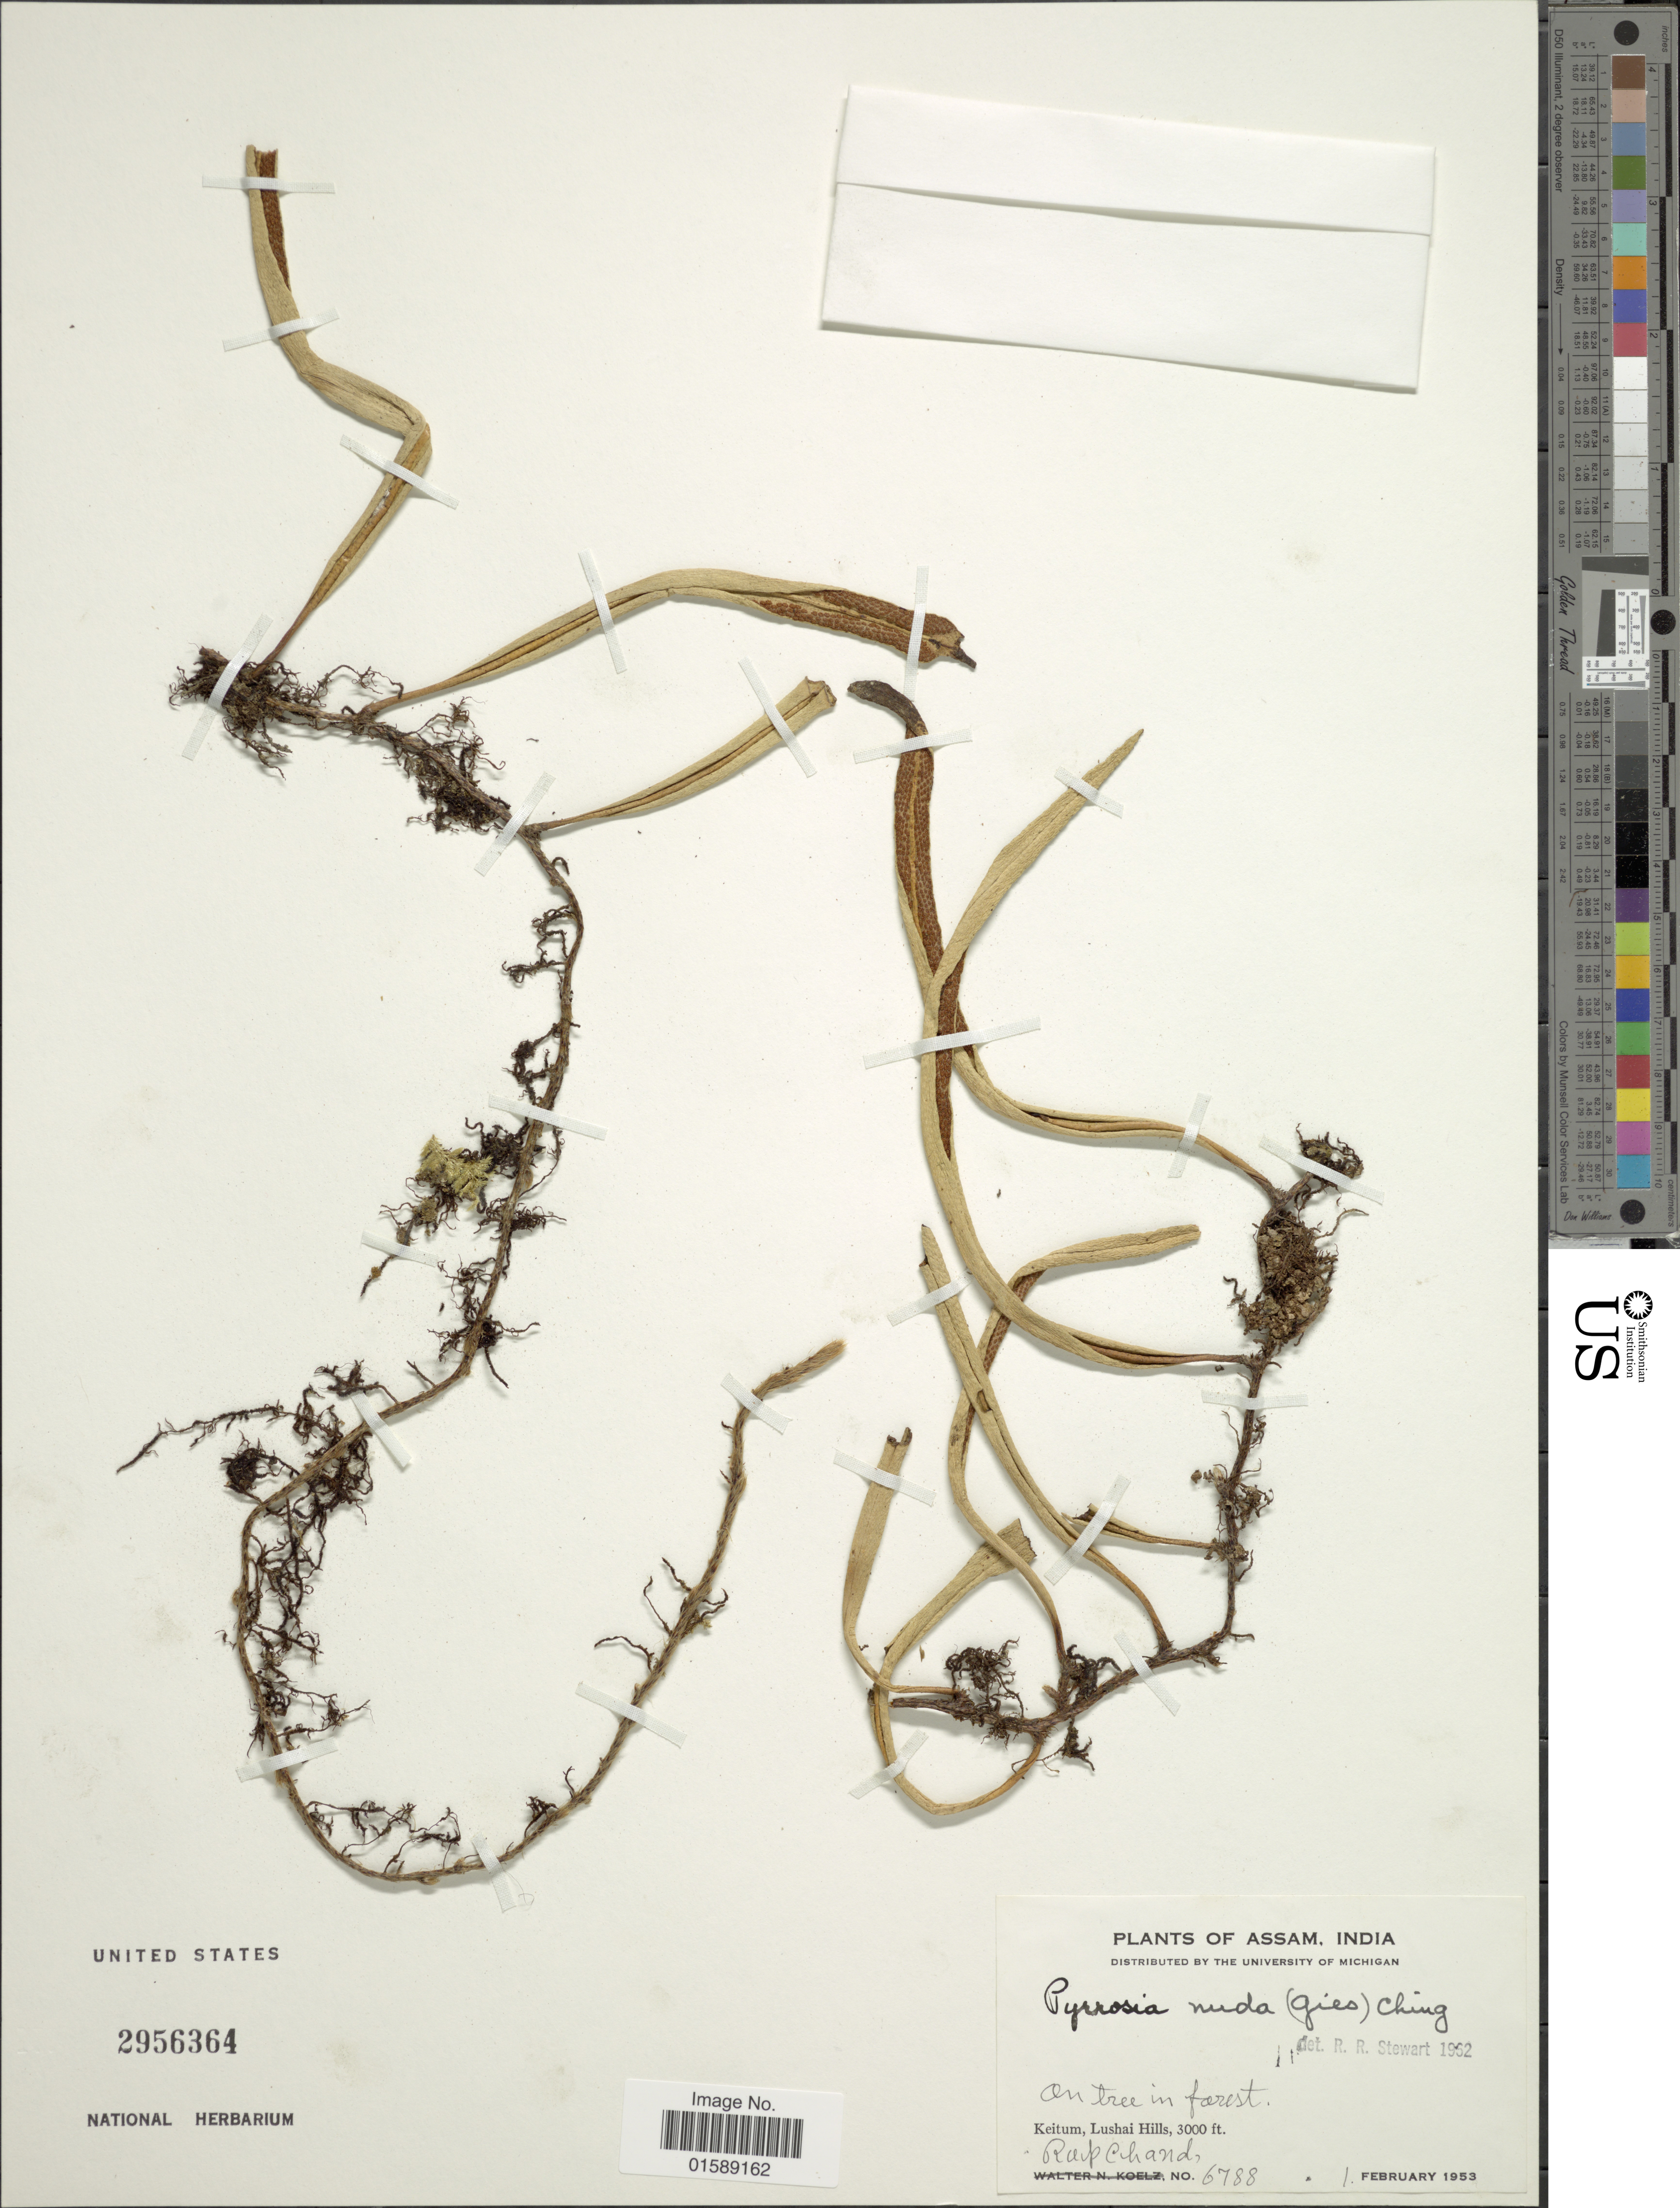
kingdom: Plantae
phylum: Tracheophyta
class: Polypodiopsida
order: Polypodiales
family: Polypodiaceae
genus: Pyrrosia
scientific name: Pyrrosia nuda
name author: (Giesenh.) Ching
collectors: R. Chand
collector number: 6788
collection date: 1953-02-01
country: India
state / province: Assam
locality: Keitum, Lushai Hills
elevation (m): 914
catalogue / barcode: US 2956364